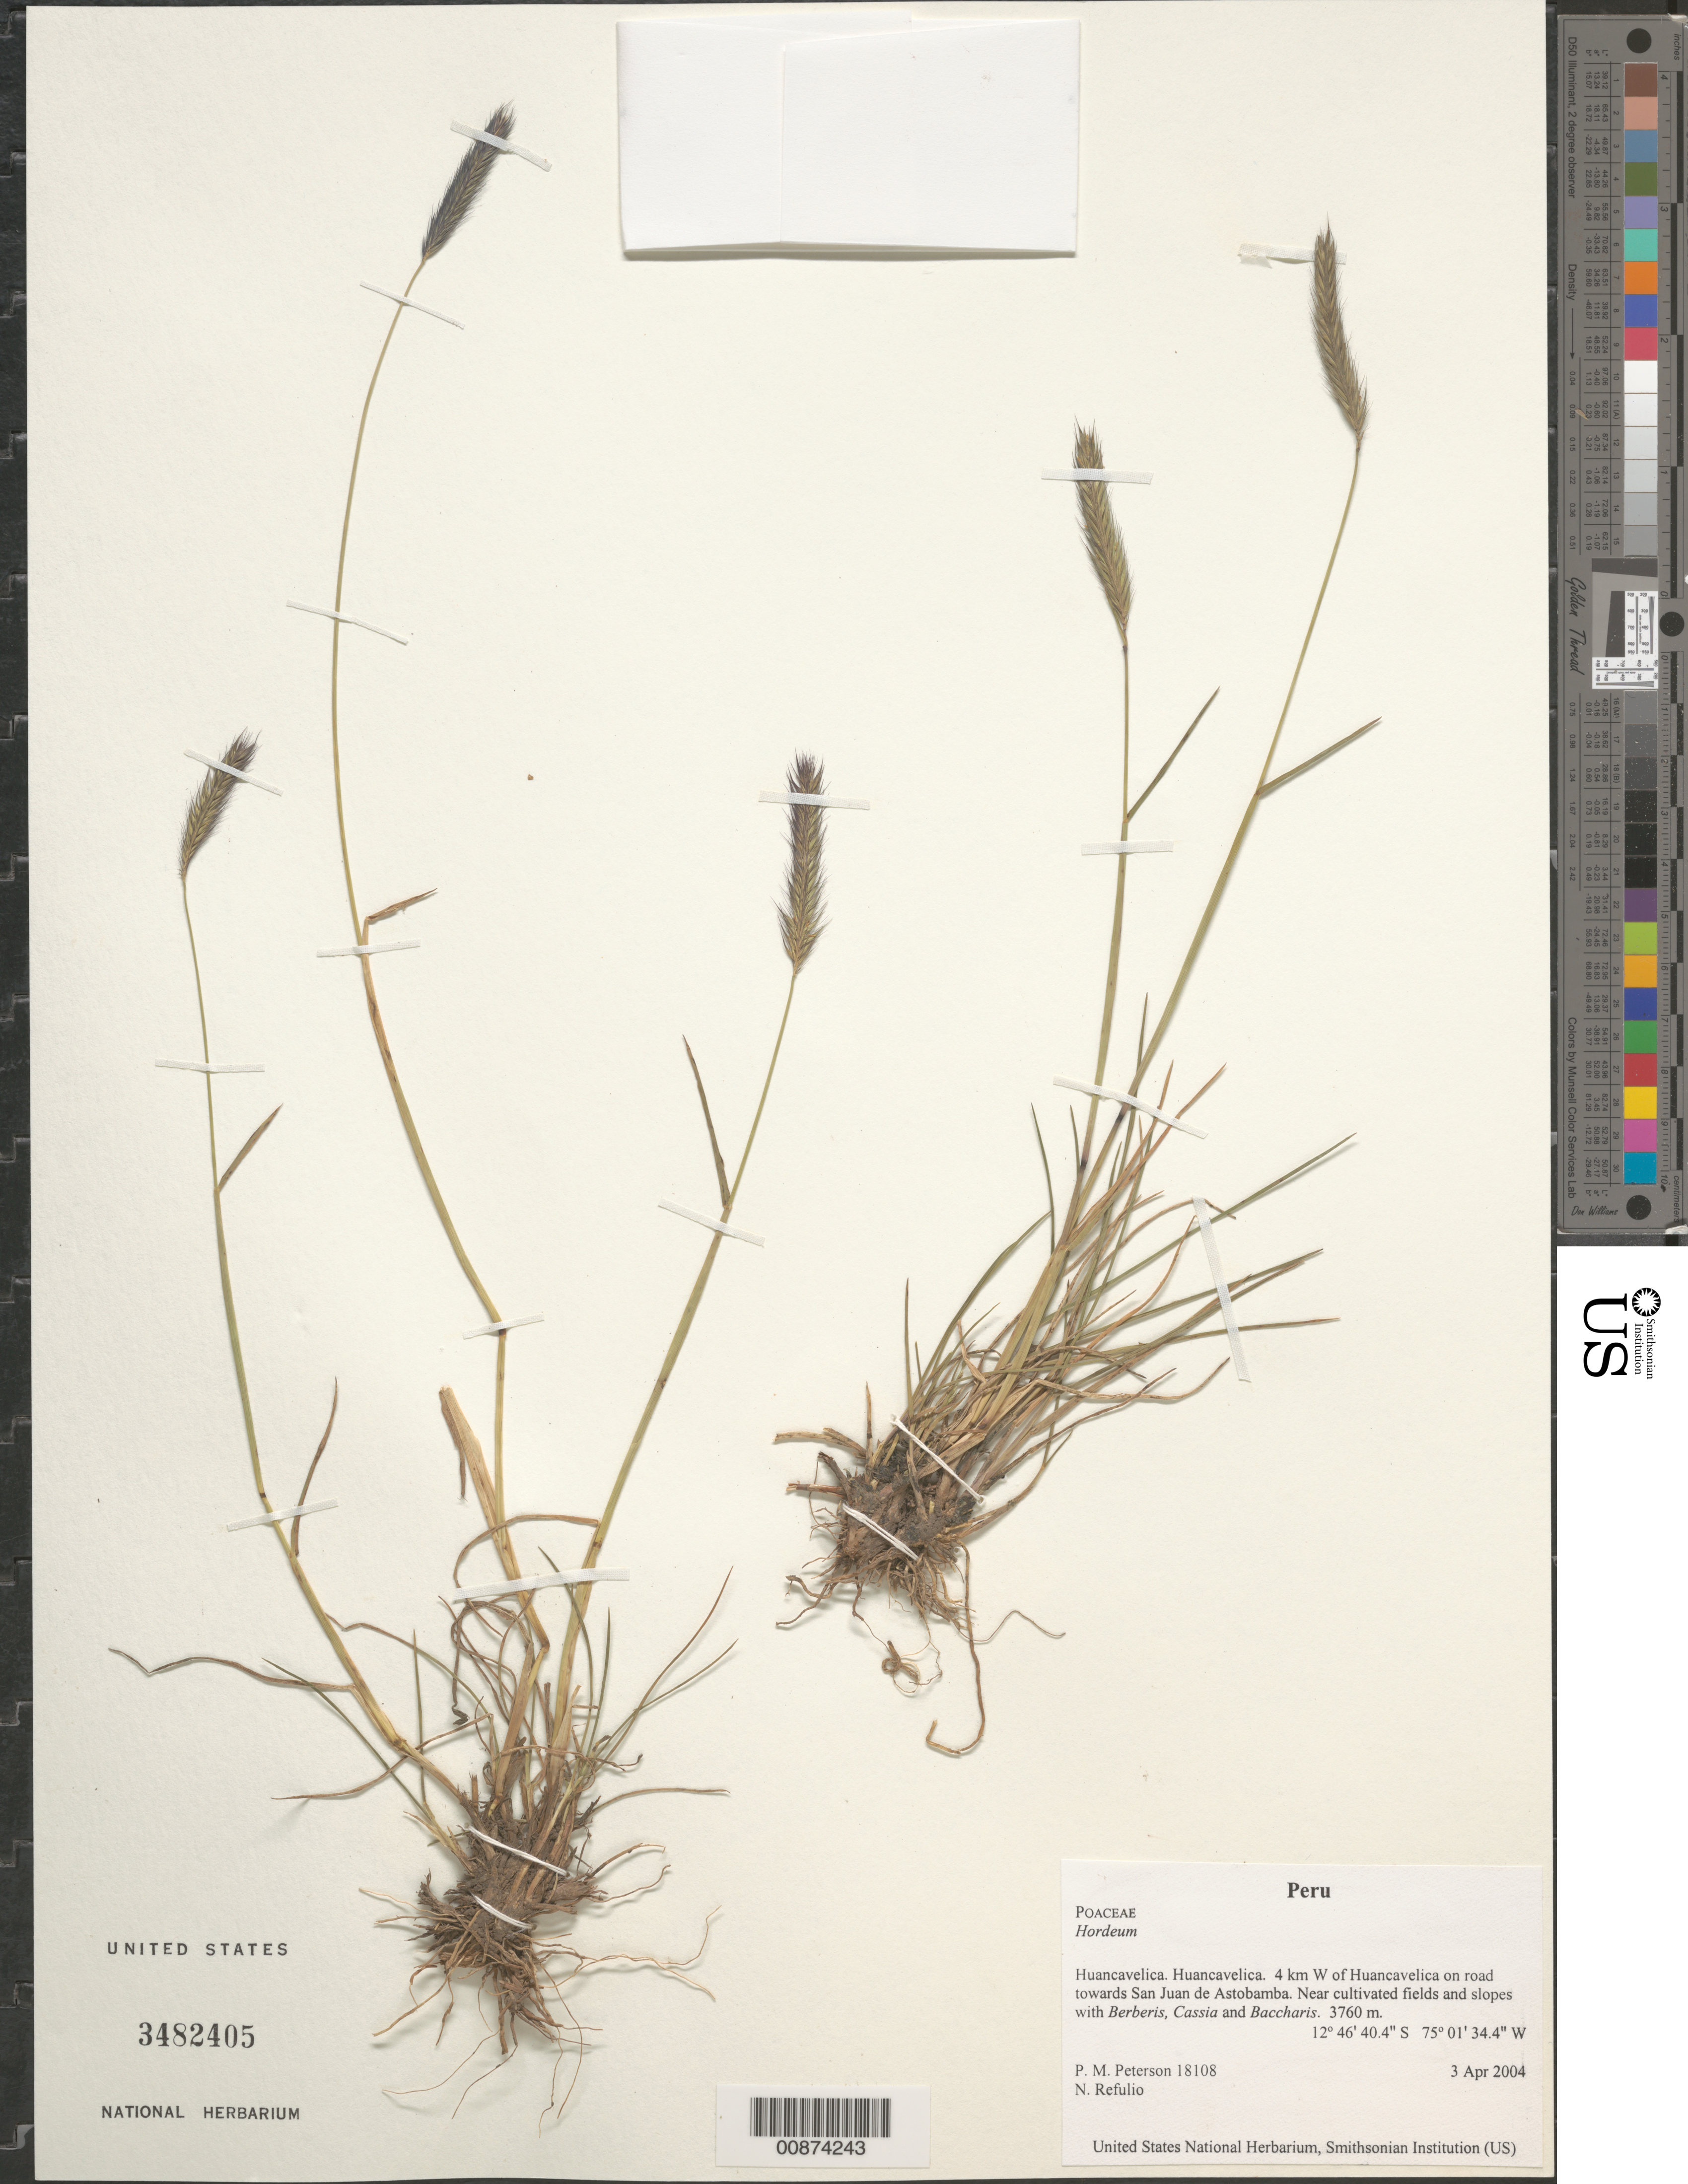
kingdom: Plantae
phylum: Tracheophyta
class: Liliopsida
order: Poales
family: Poaceae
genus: Hordeum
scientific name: Hordeum sp.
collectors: P. M. Peterson & N. Refulio-Rodríguez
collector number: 18108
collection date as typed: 03 Apr 2004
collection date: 2004-04-03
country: Peru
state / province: Huancavelica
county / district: Huancavelica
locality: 4 km W of Huancavelica on road towards San Juan de Astobamba. Near cultivated fields and slopes with Berberis, Cassia and Baccharis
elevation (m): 3760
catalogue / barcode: US 3482405